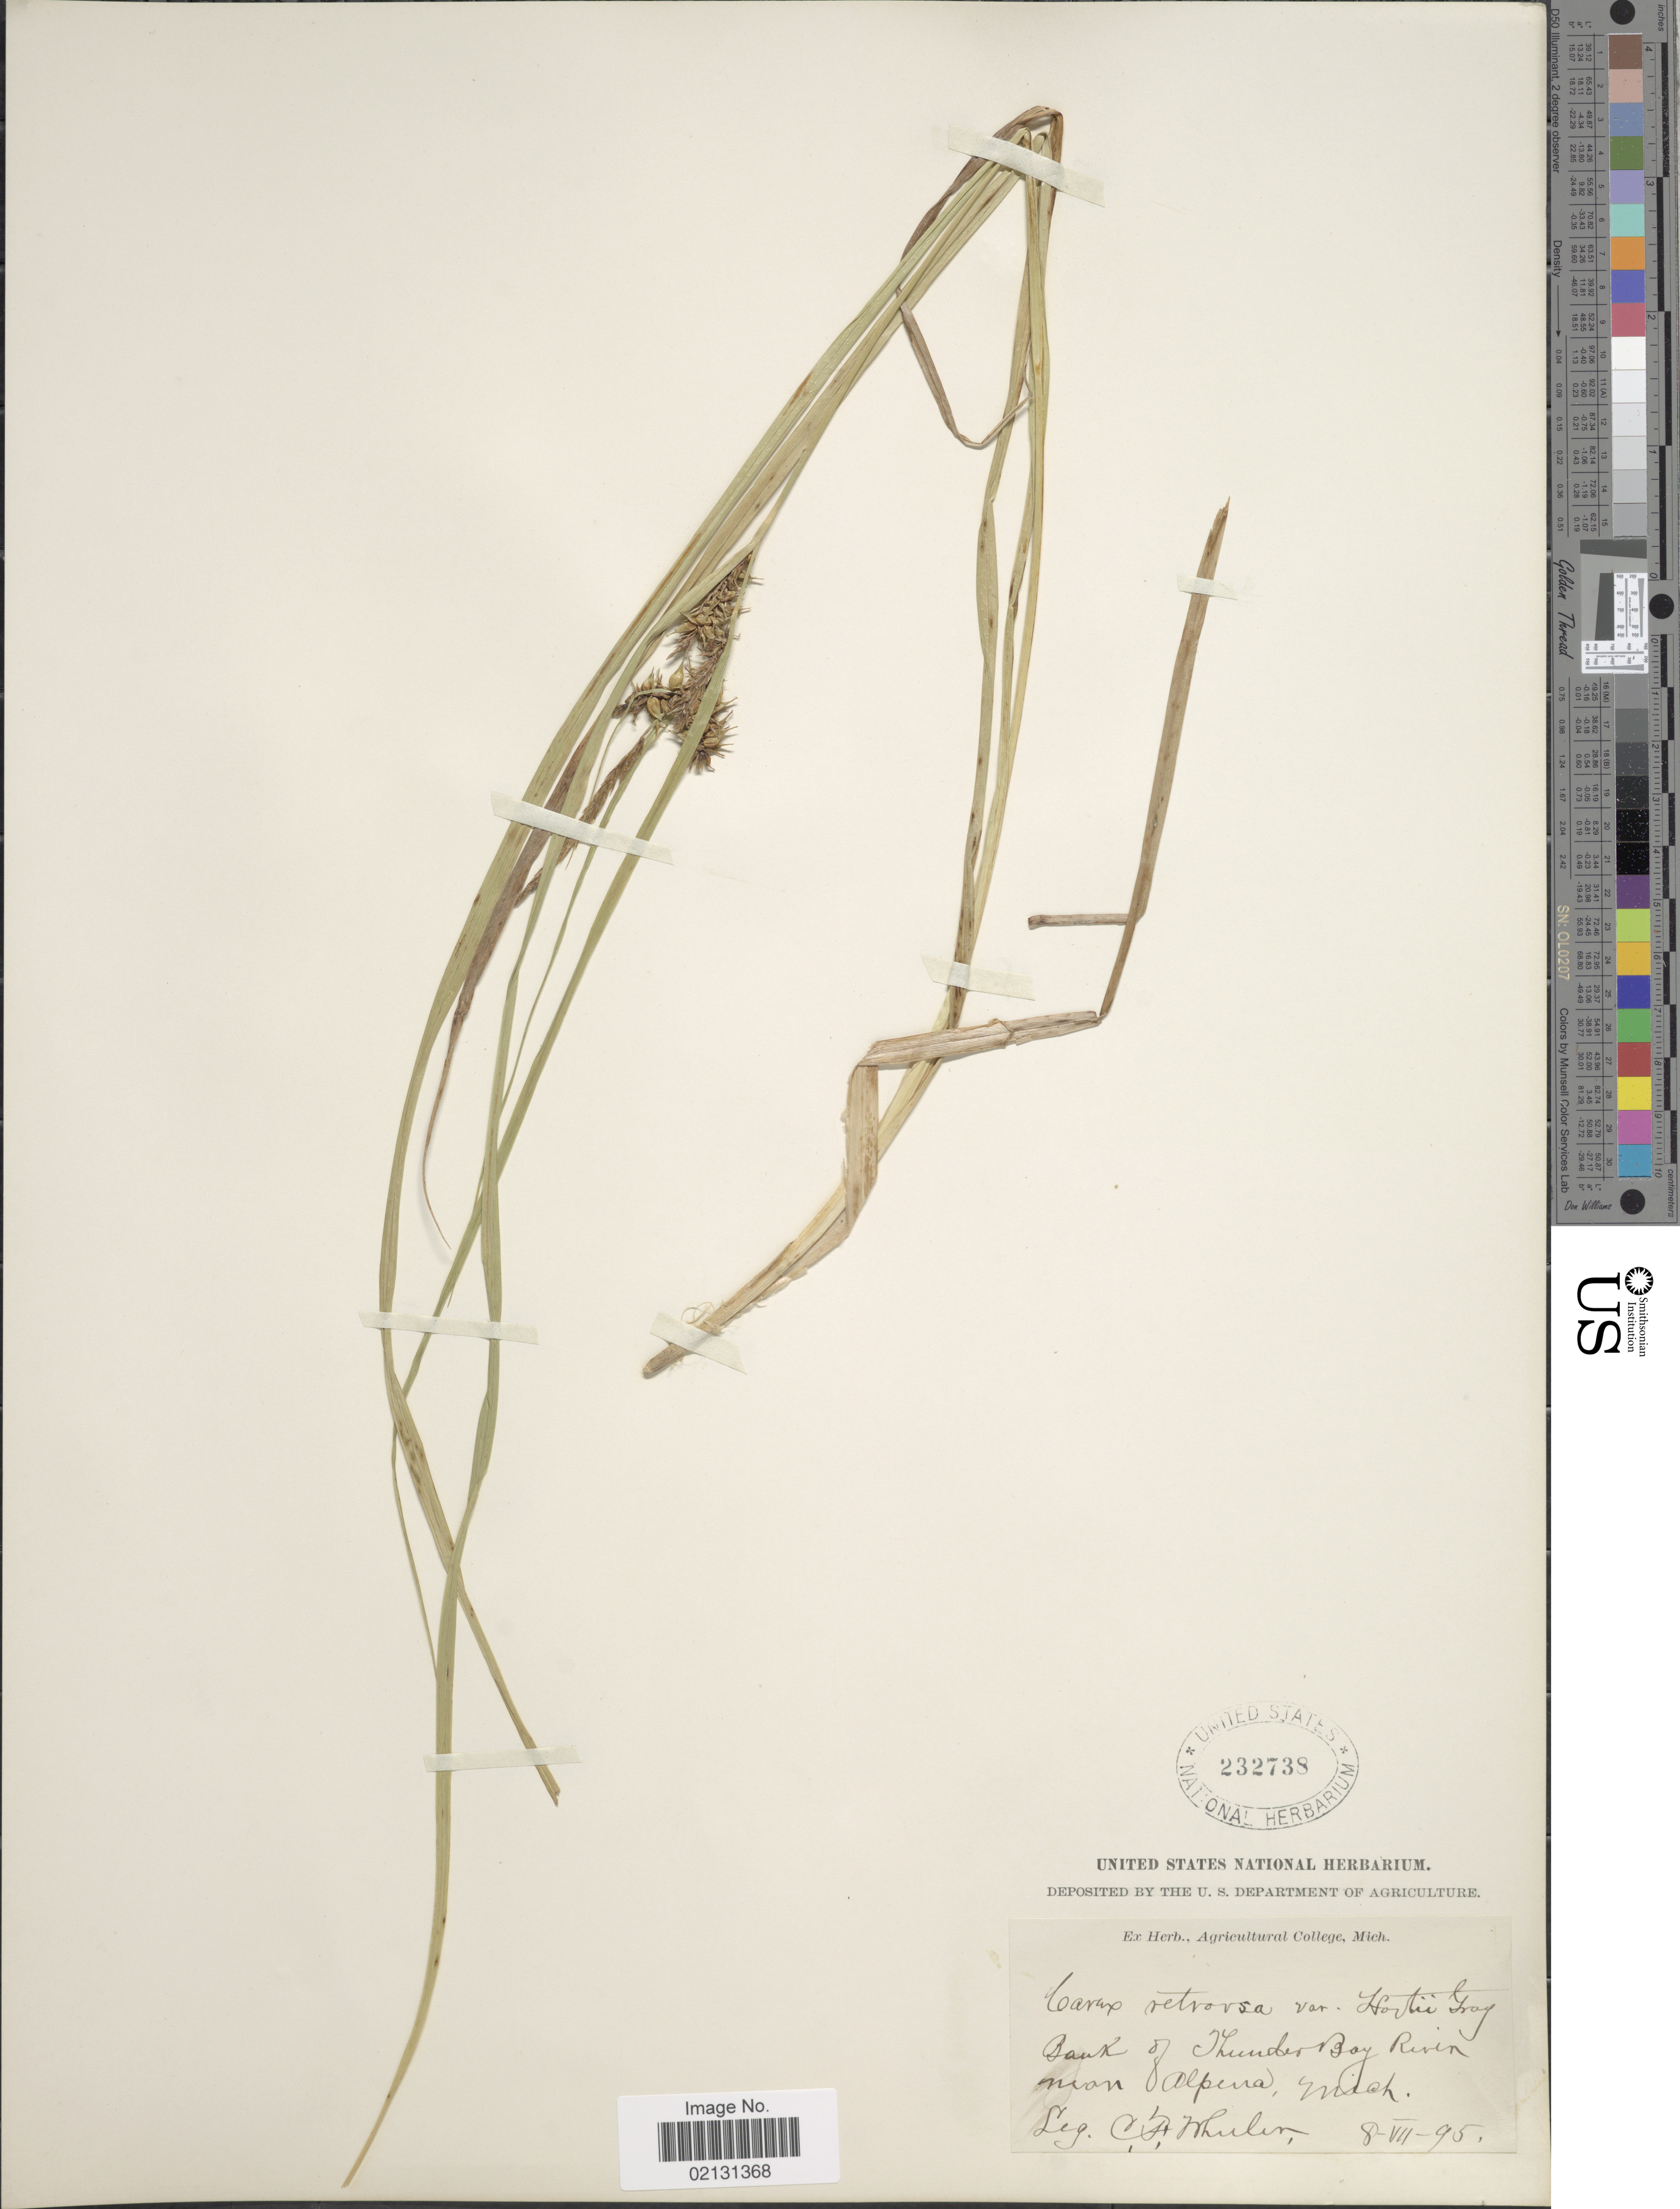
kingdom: Plantae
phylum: Tracheophyta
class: Liliopsida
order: Poales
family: Cyperaceae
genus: Carex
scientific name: Carex retrorsa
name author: Schwein.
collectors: C. Wheeler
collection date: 1895-07-08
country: United States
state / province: Michigan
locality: Bank of Thunder Bay River near Alpena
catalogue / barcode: US 232738